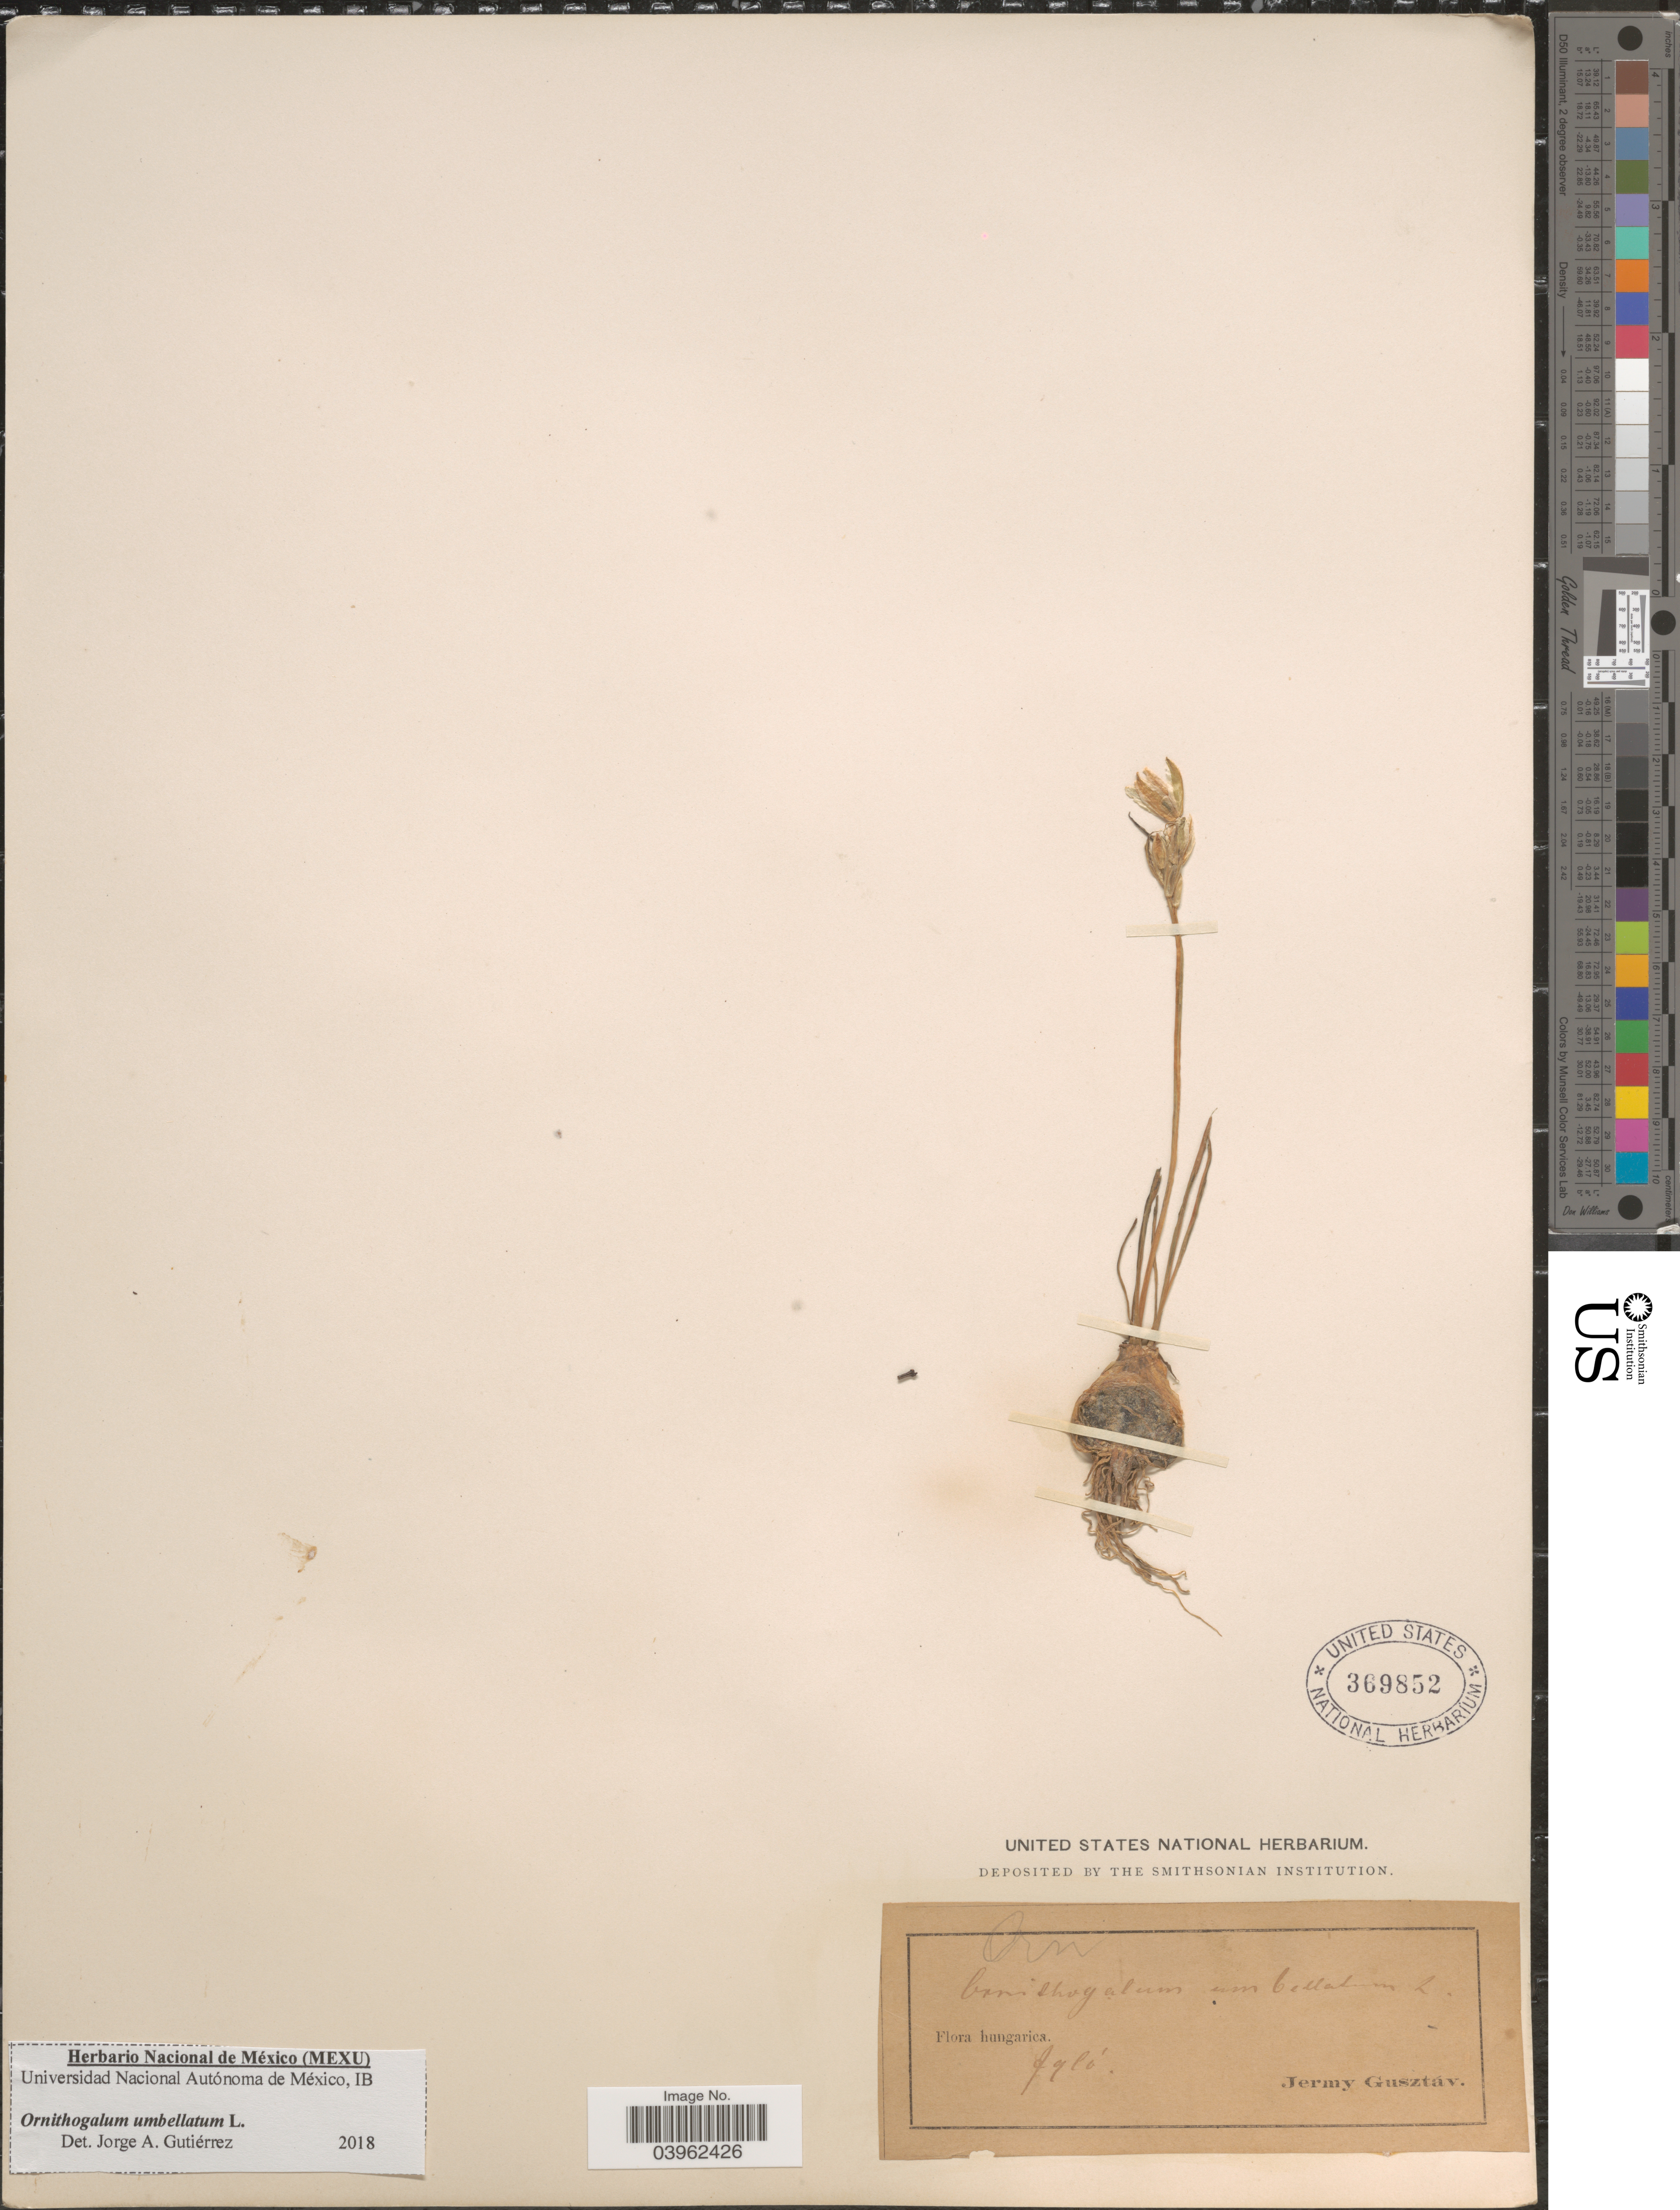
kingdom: Plantae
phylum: Tracheophyta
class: Liliopsida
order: Asparagales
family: Asparagaceae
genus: Ornithogalum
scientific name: Ornithogalum umbellatum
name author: L.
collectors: G. Jermy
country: Hungary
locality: Igló.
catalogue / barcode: US 369852